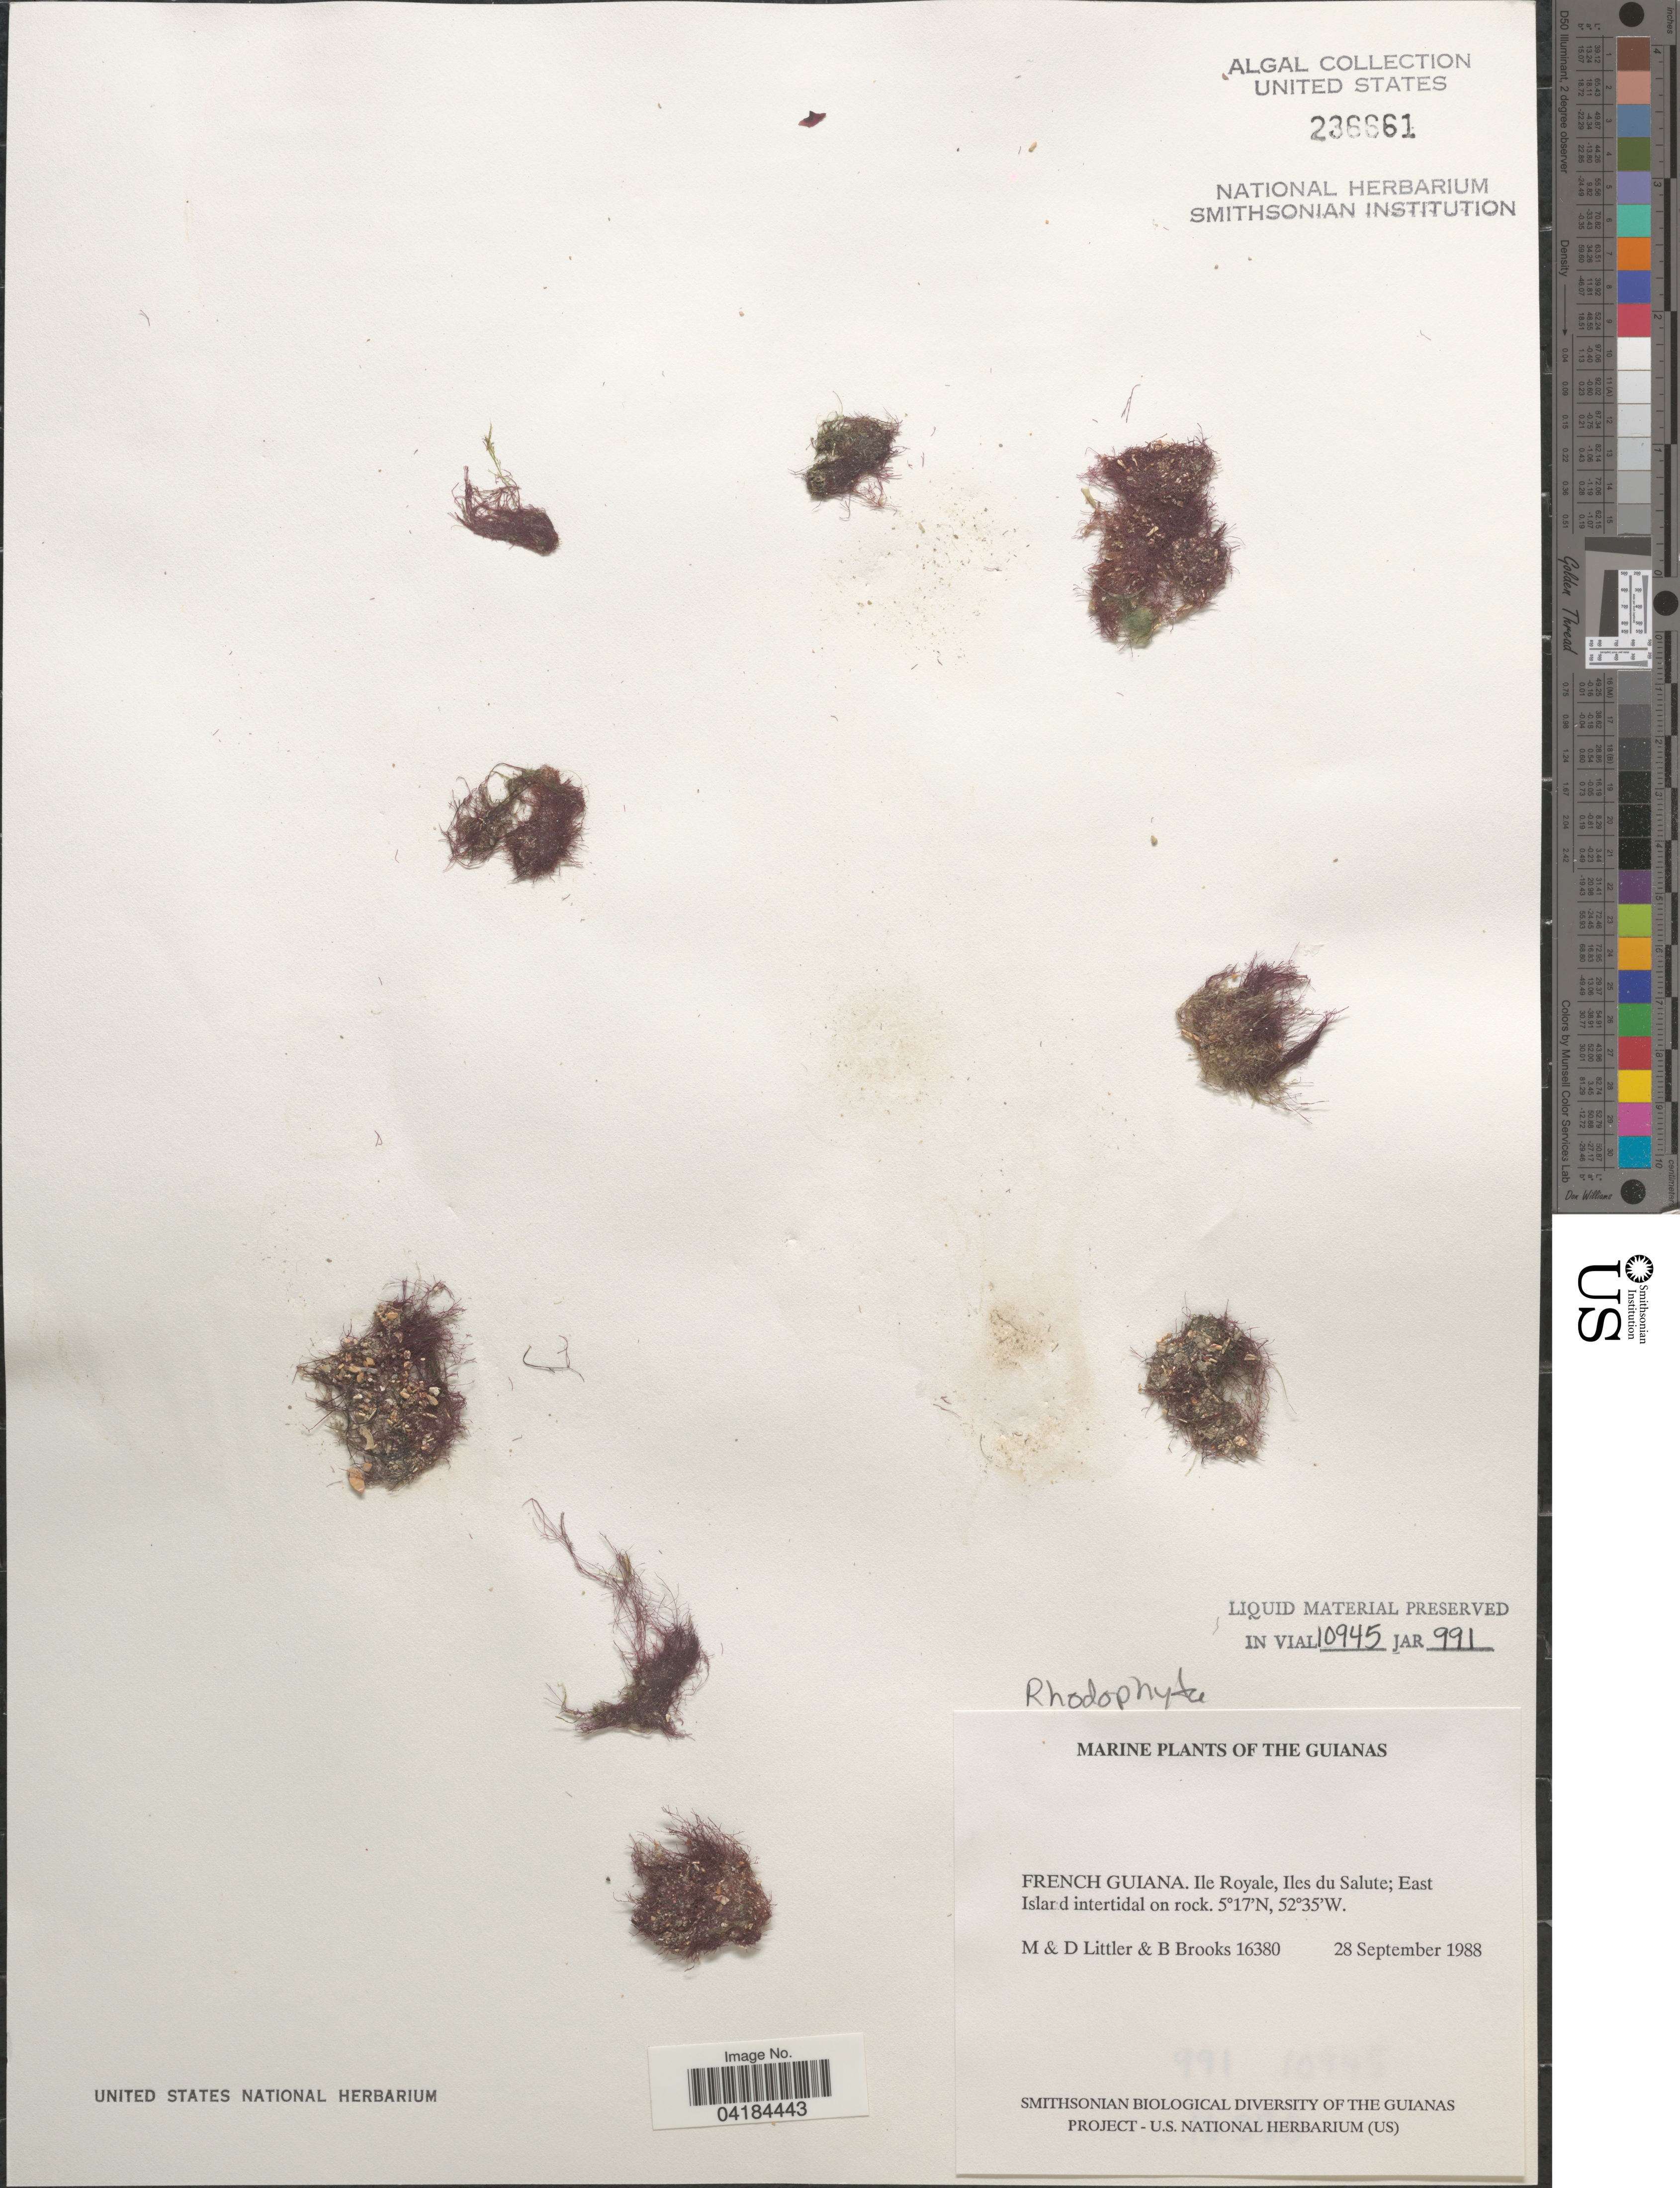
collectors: M. Littler, D. S. Littler & B. Brooks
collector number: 16380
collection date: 1988-09-28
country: French Guiana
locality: The Guianas. Ile Royale, Iles du Salute; East Island intertidal on rock.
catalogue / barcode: US 236661